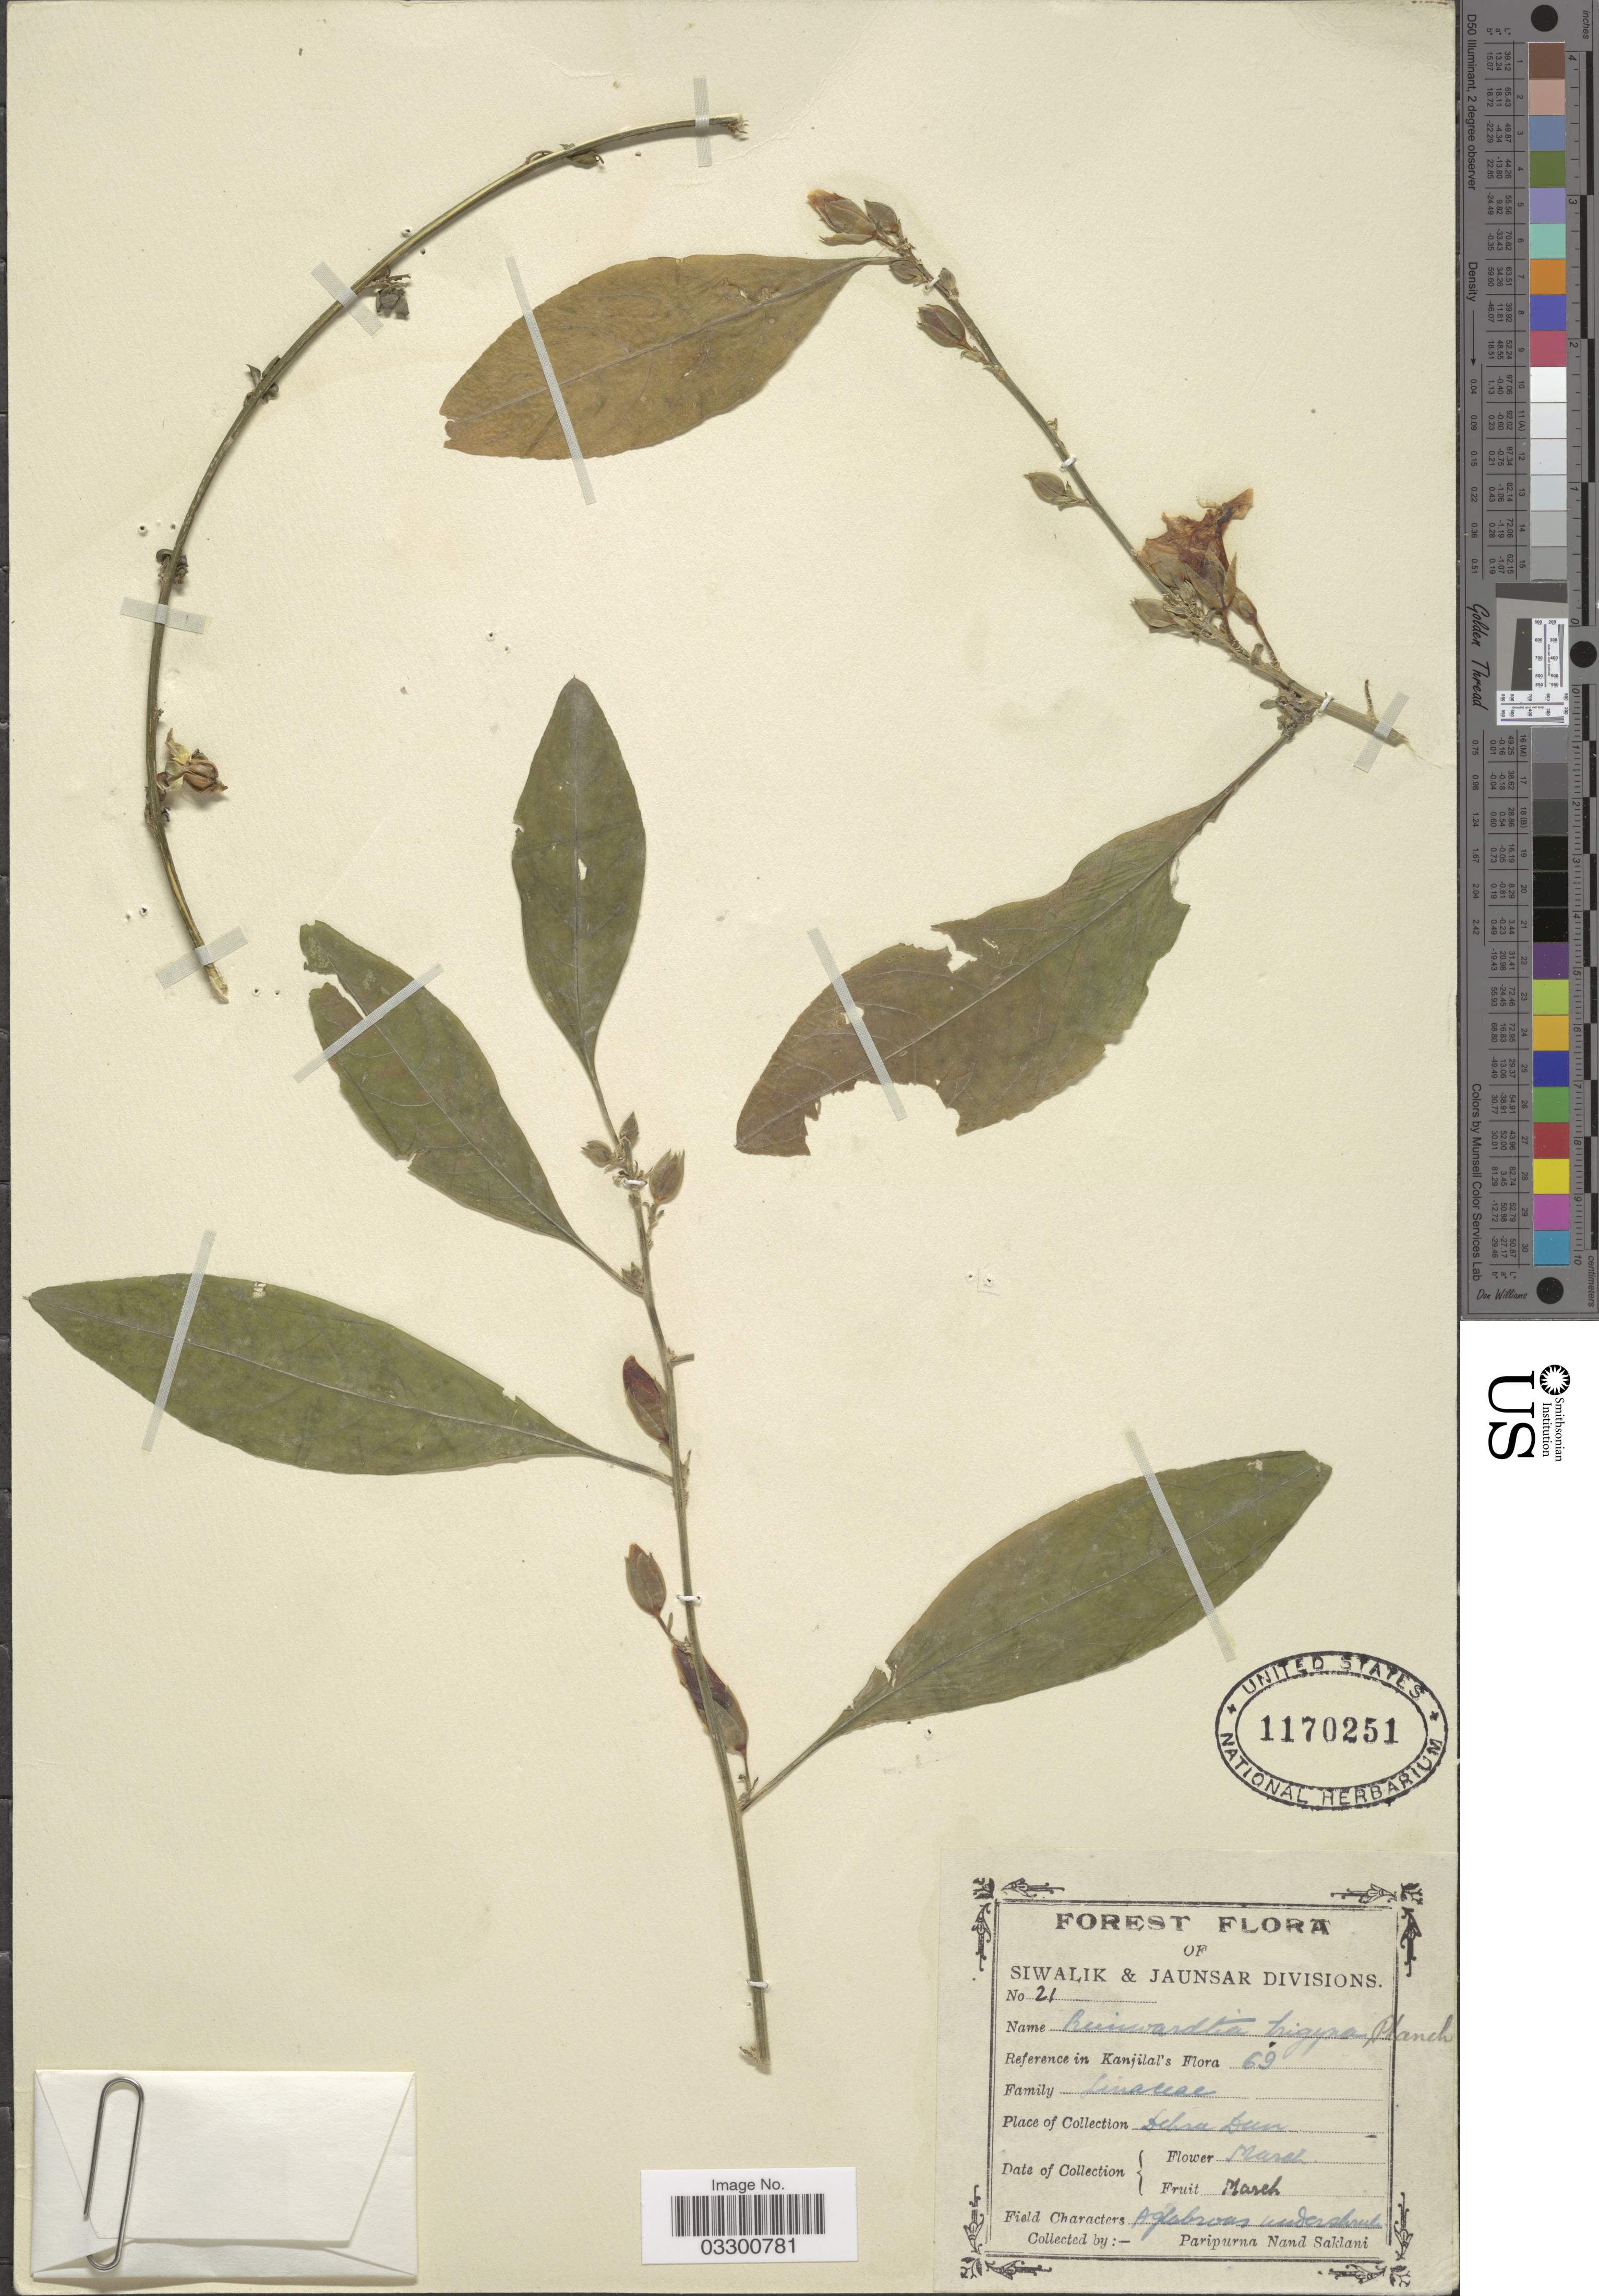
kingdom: Plantae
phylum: Tracheophyta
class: Magnoliopsida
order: Malpighiales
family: Linaceae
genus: Reinwardtia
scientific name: Reinwardtia trigyna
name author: Planch.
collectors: P. Saklani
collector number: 21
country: India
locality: Dehra Dun.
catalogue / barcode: US 1170251